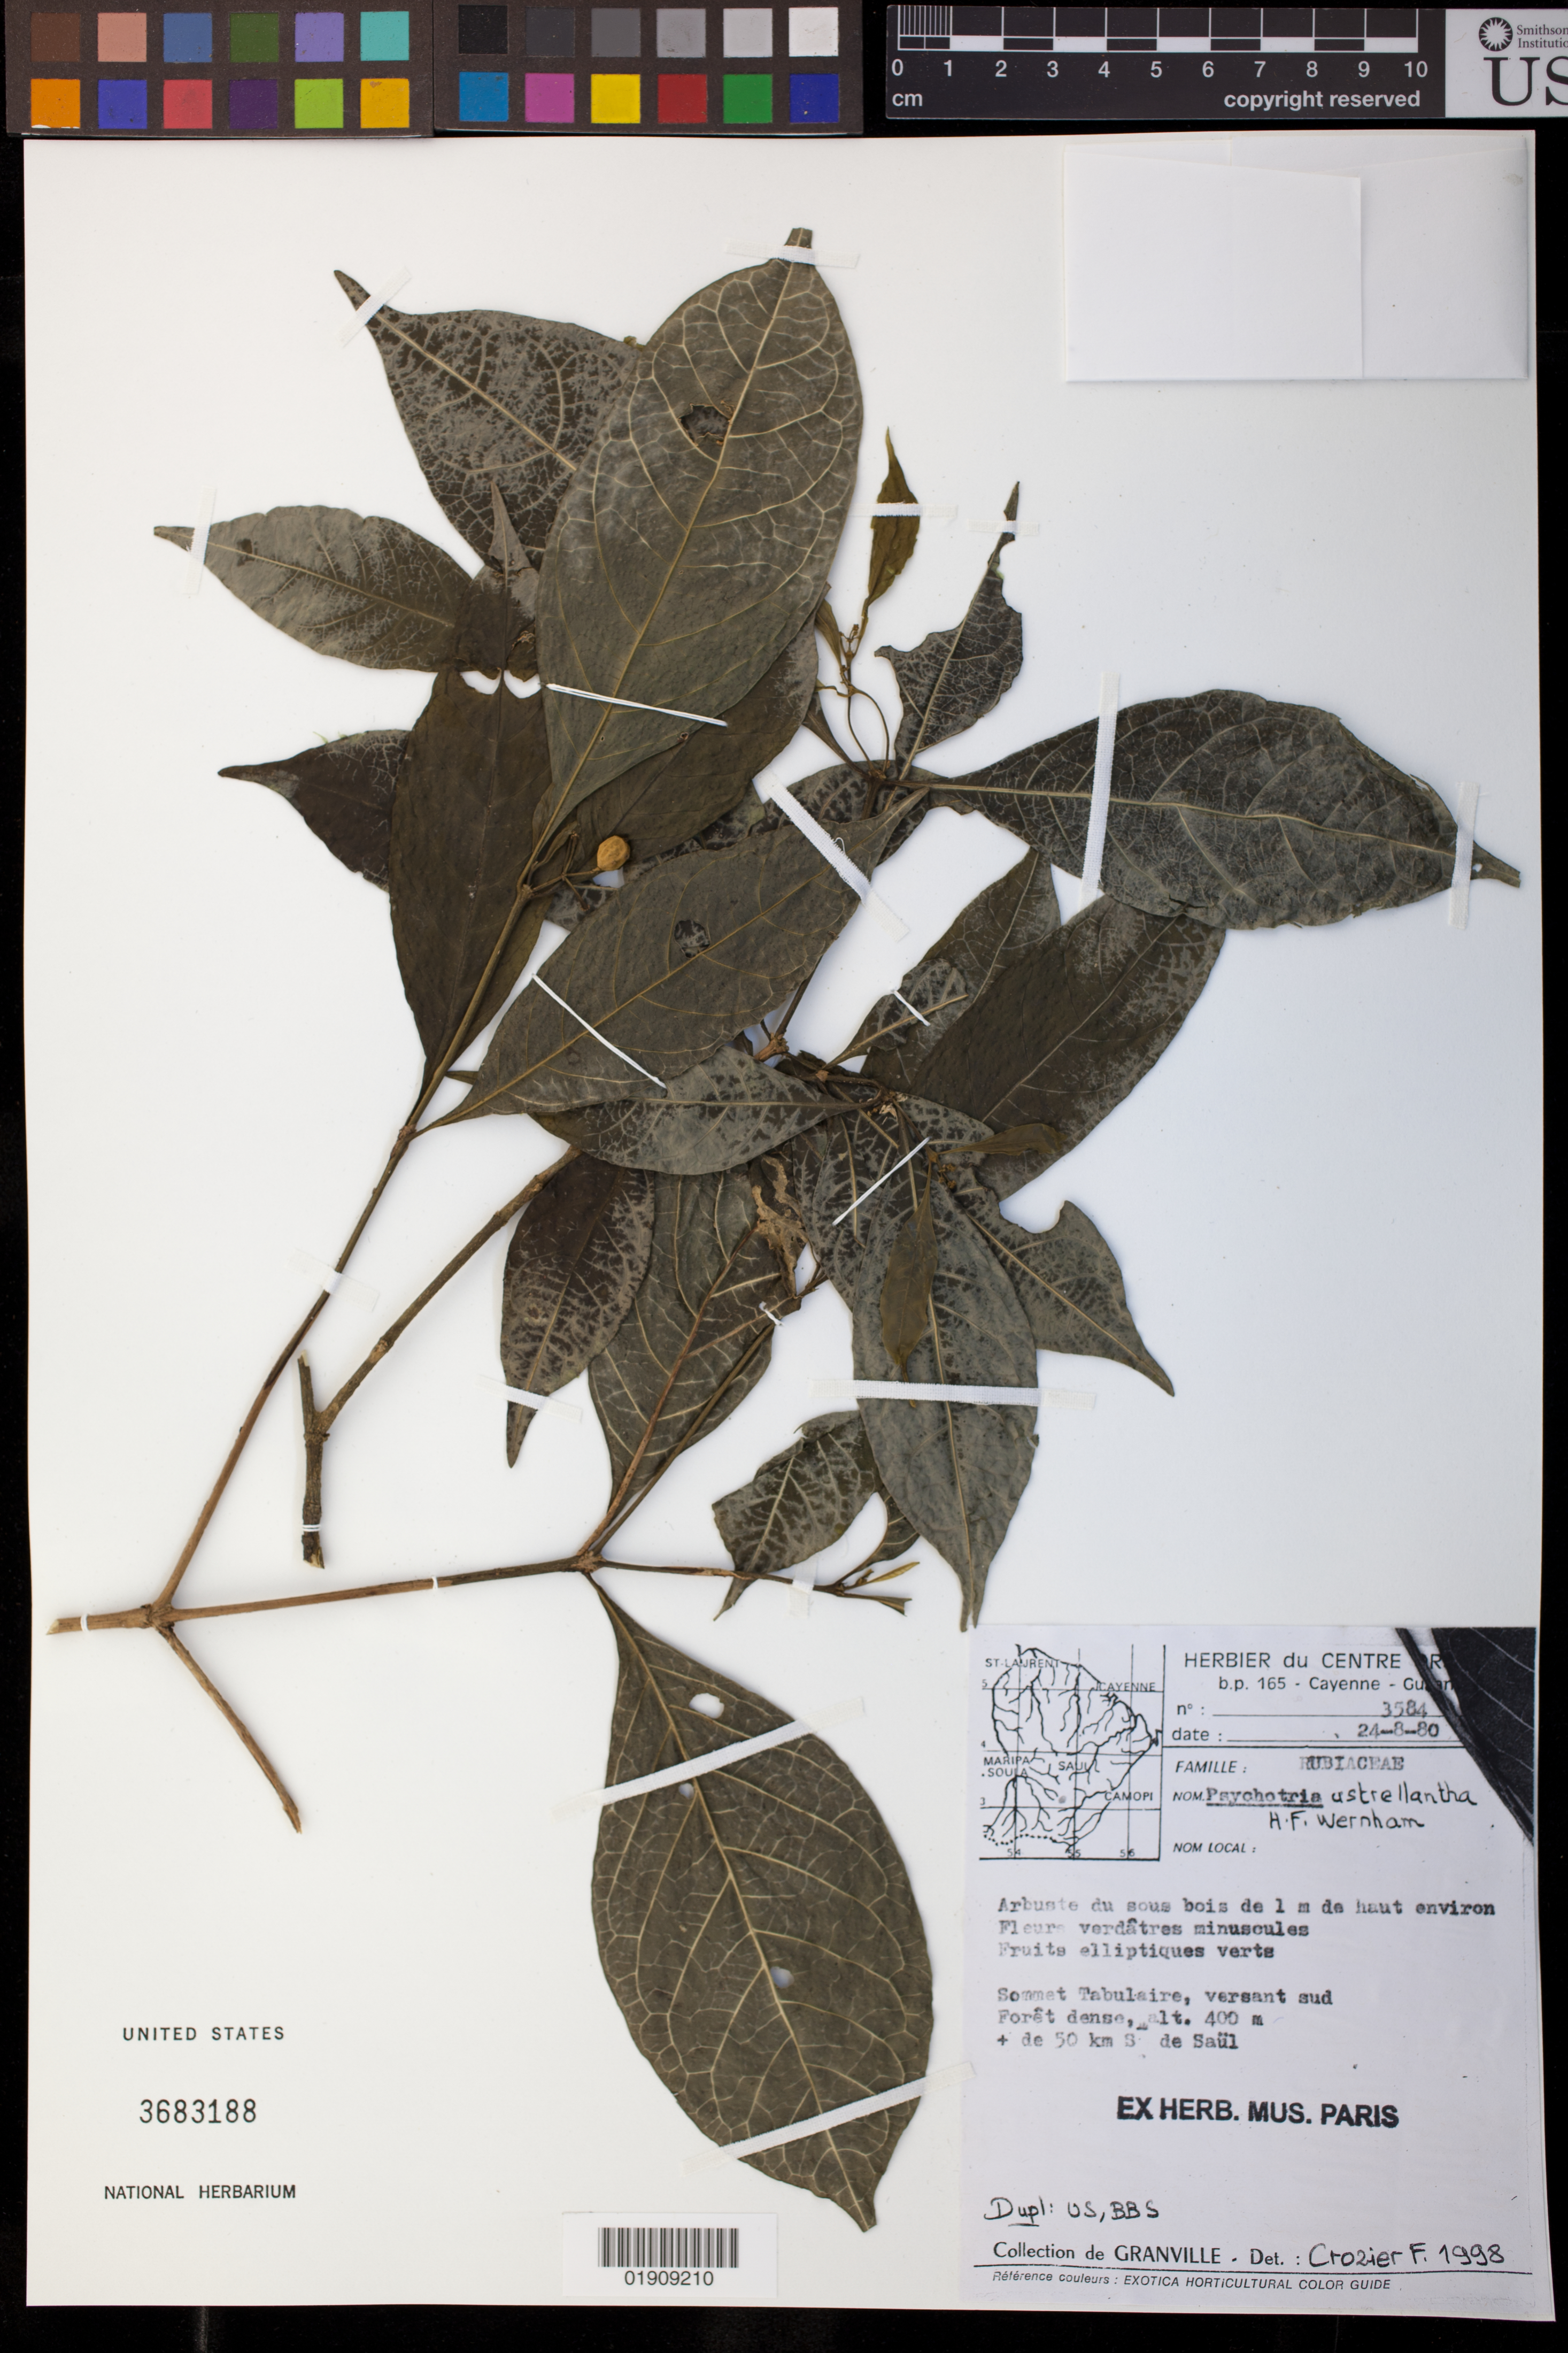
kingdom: Plantae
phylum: Tracheophyta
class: Magnoliopsida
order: Gentianales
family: Rubiaceae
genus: Psychotria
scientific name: Psychotria astrellantha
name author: Wernham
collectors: J.-J. de Granville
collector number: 3584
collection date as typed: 24-Aug-80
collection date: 1980-08-24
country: French Guiana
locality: Sommet Tabulaire, ±50 km SE de Saül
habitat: Foret dense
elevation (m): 400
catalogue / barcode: US 3683188